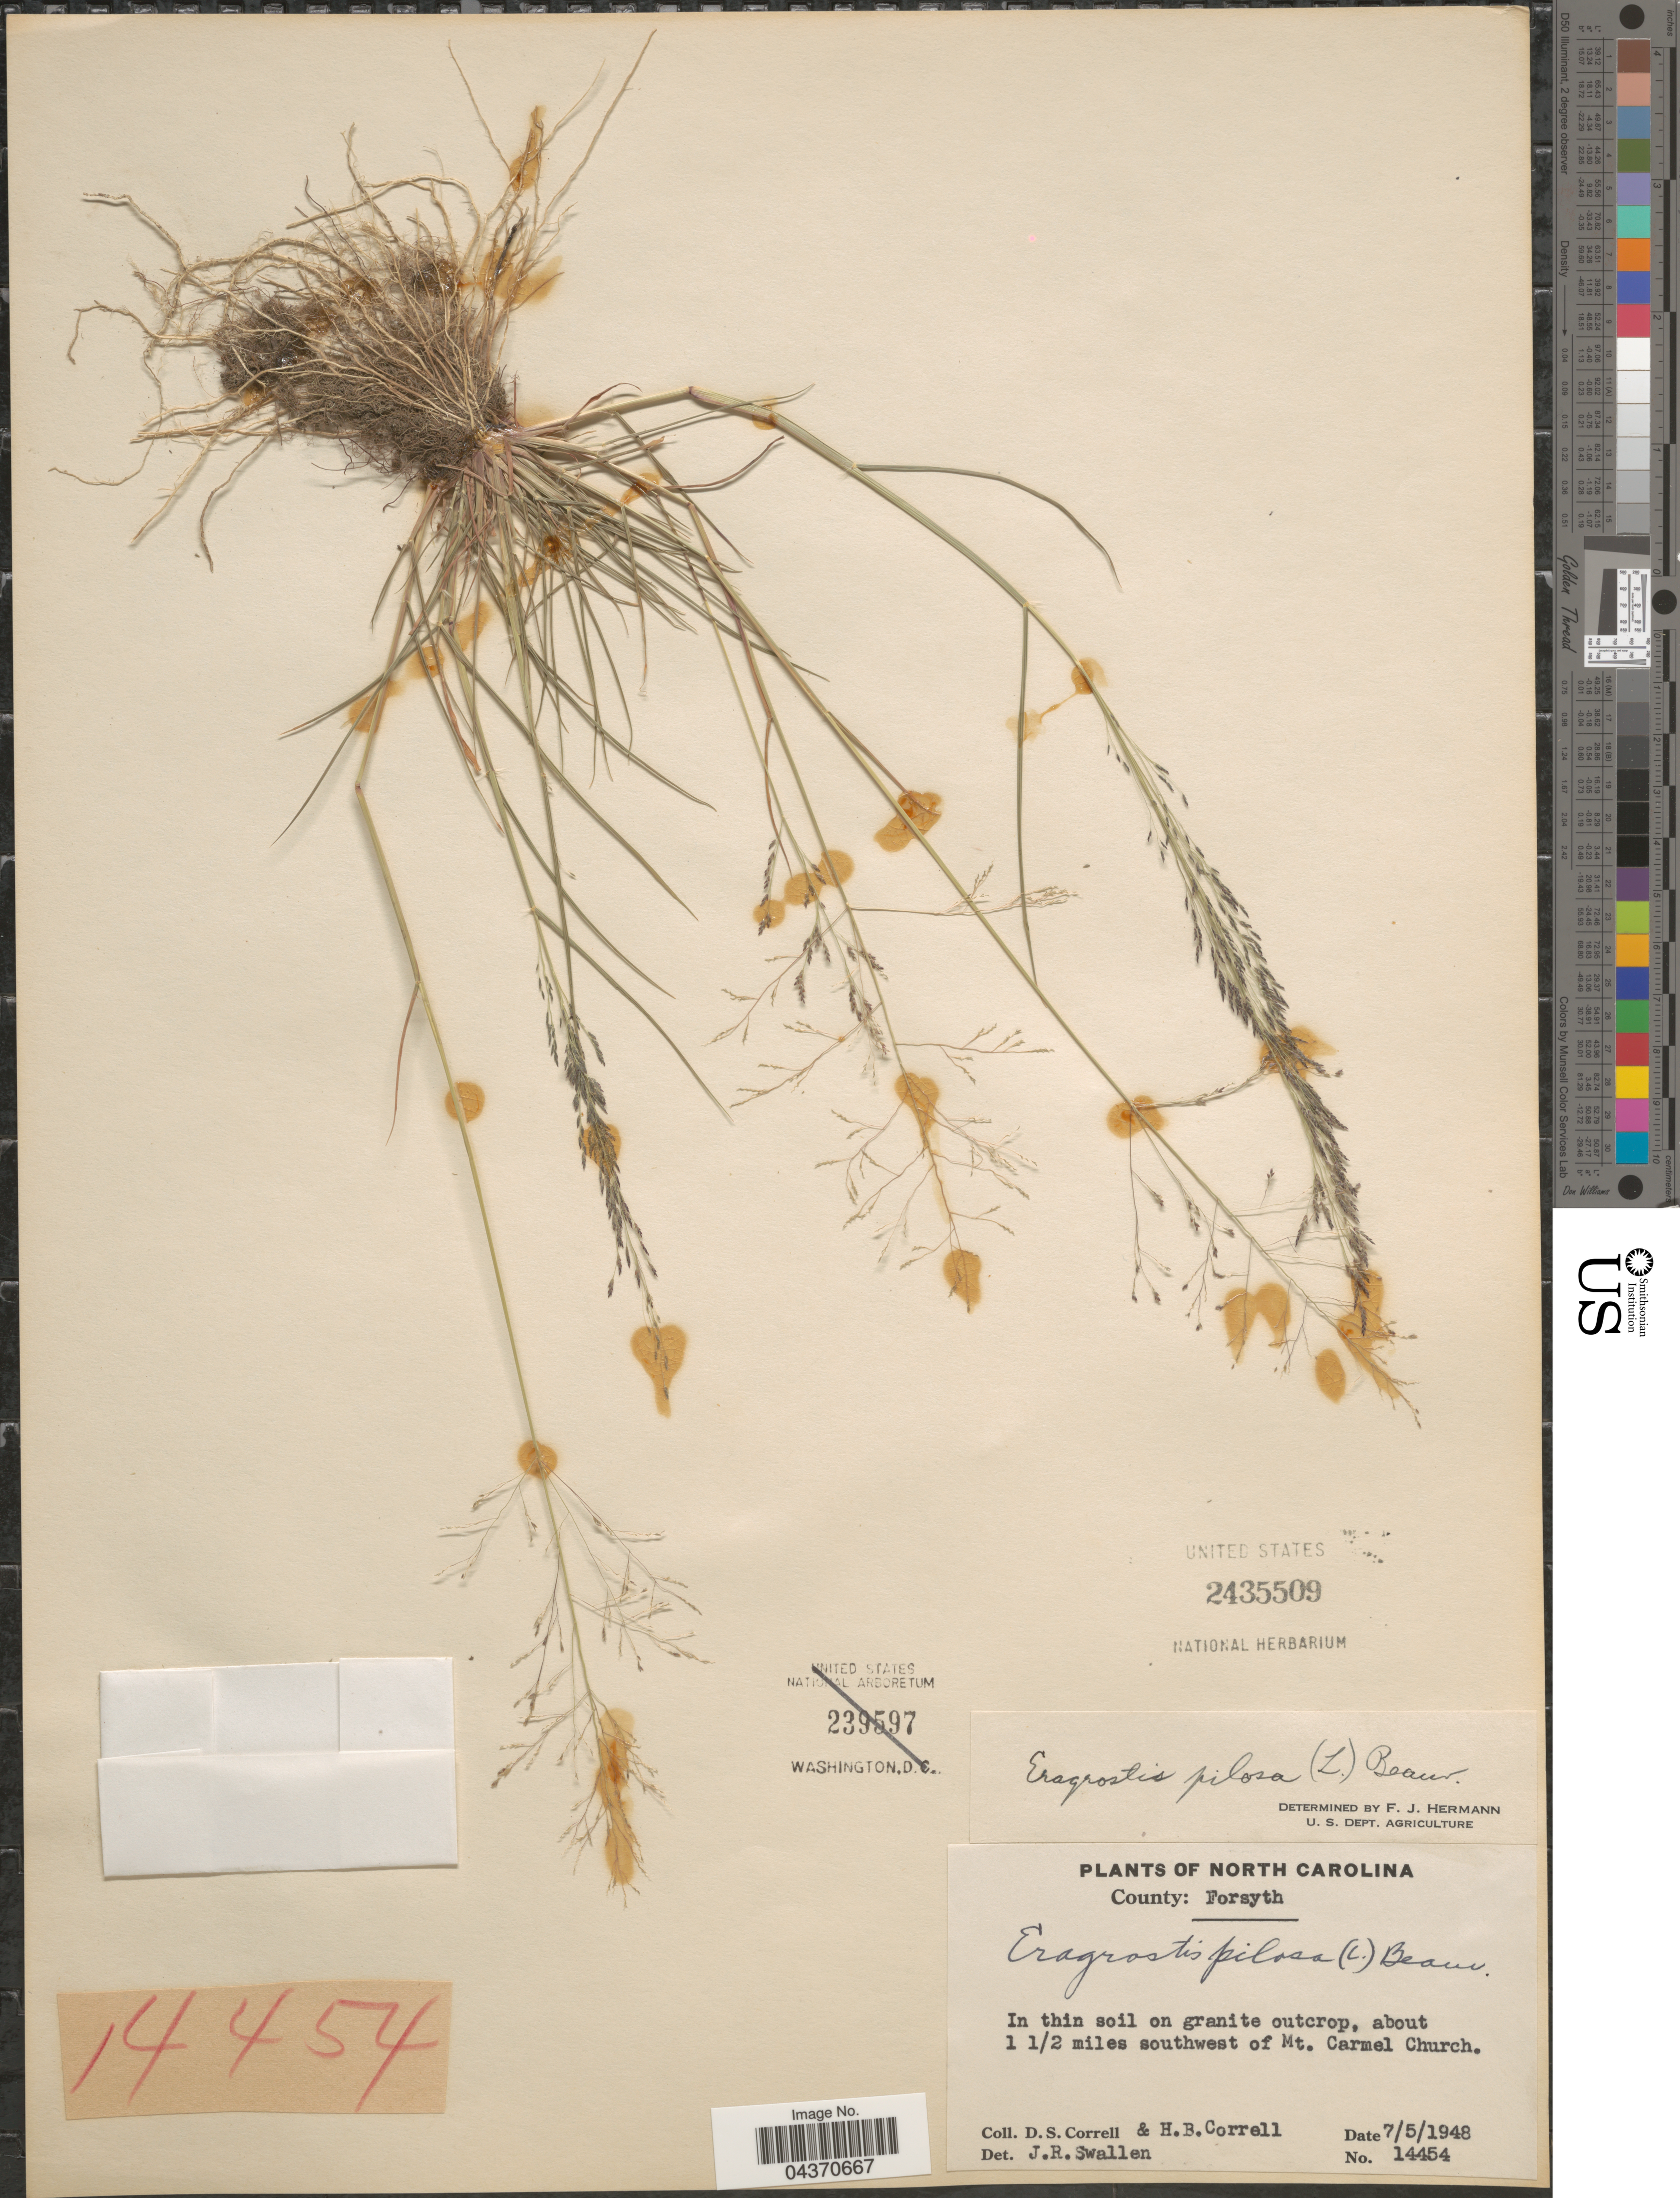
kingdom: Plantae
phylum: Tracheophyta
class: Liliopsida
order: Poales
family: Poaceae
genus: Eragrostis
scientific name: Eragrostis pilosa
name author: (L.) P. Beauv.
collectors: D. S. Correll & H. Correll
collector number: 14454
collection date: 1948-07-05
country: United States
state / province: North Carolina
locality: County: Forsyth. In thin soil on granite outcrop, about 1 1/2 miles southwest of Mt. Carmel Church.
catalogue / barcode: US 2435509